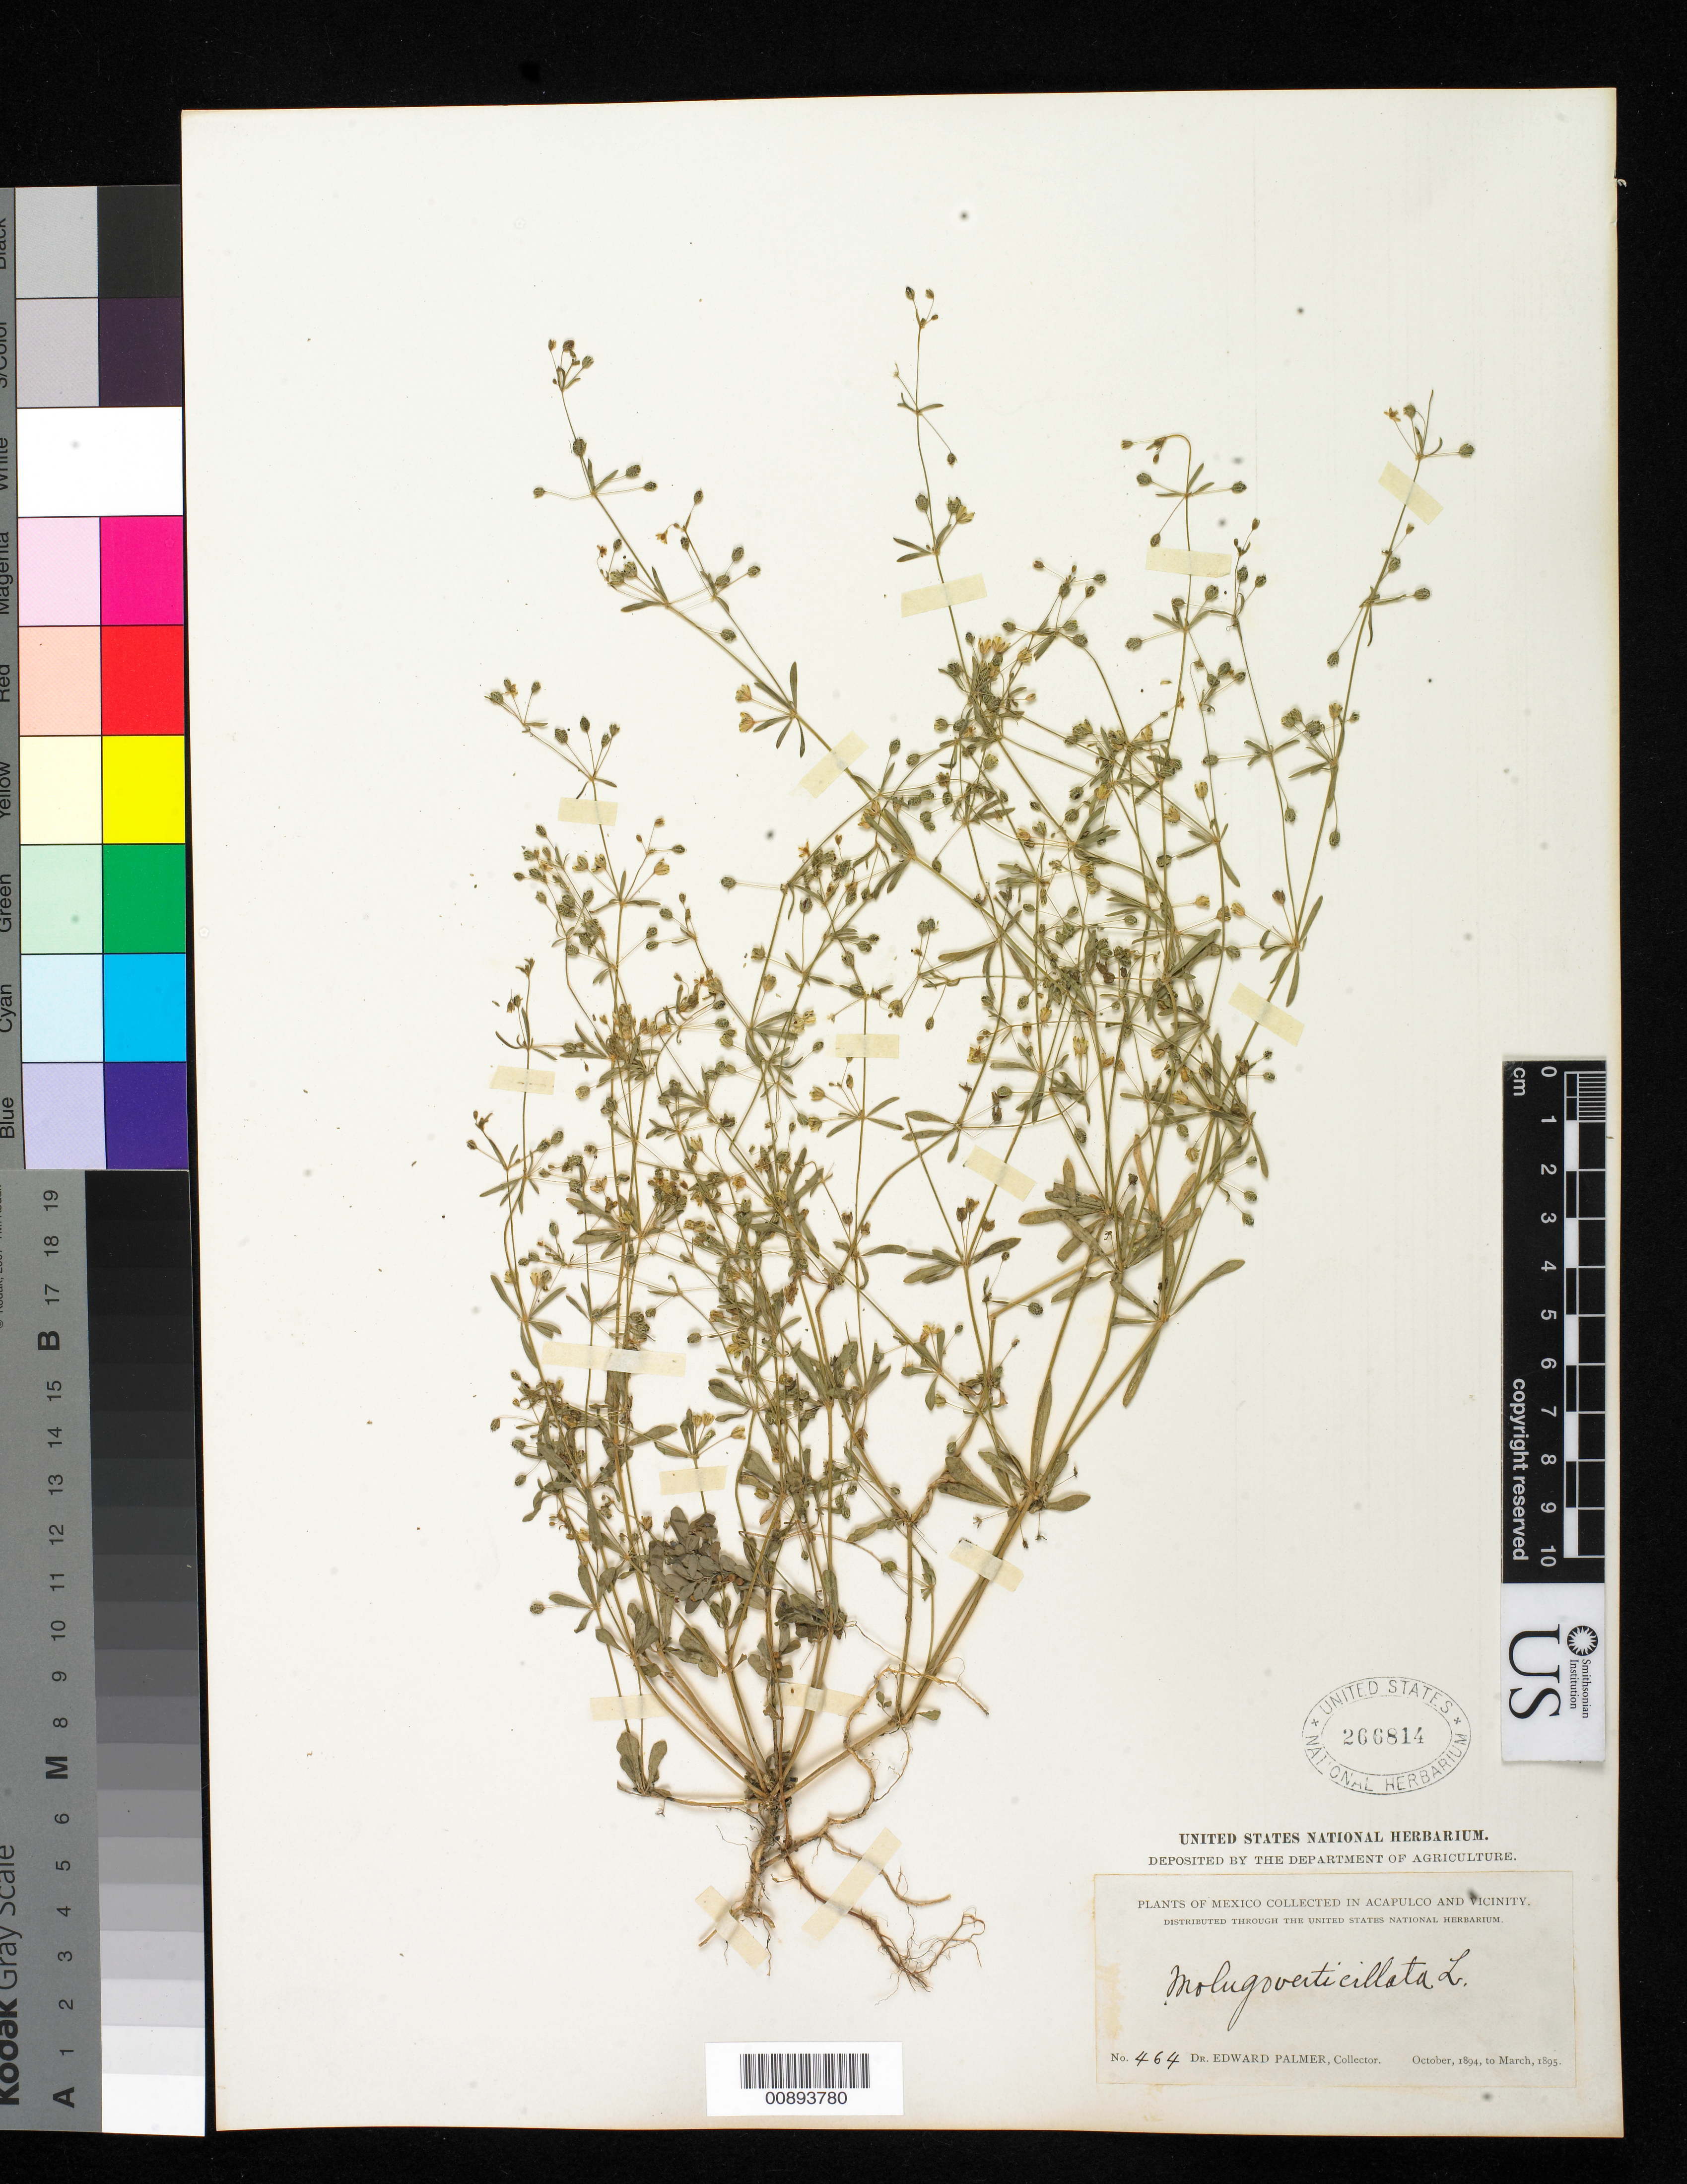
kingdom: Plantae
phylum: Tracheophyta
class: Magnoliopsida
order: Caryophyllales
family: Molluginaceae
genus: Mollugo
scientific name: Mollugo verticillata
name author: L.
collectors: E. Palmer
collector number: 464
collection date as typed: Oct 1894 to -- Mar 1895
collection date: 1894-10/1895-03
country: Mexico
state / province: Guerrero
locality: Acapulco, Guerrero and vicinity.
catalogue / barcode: US 266814